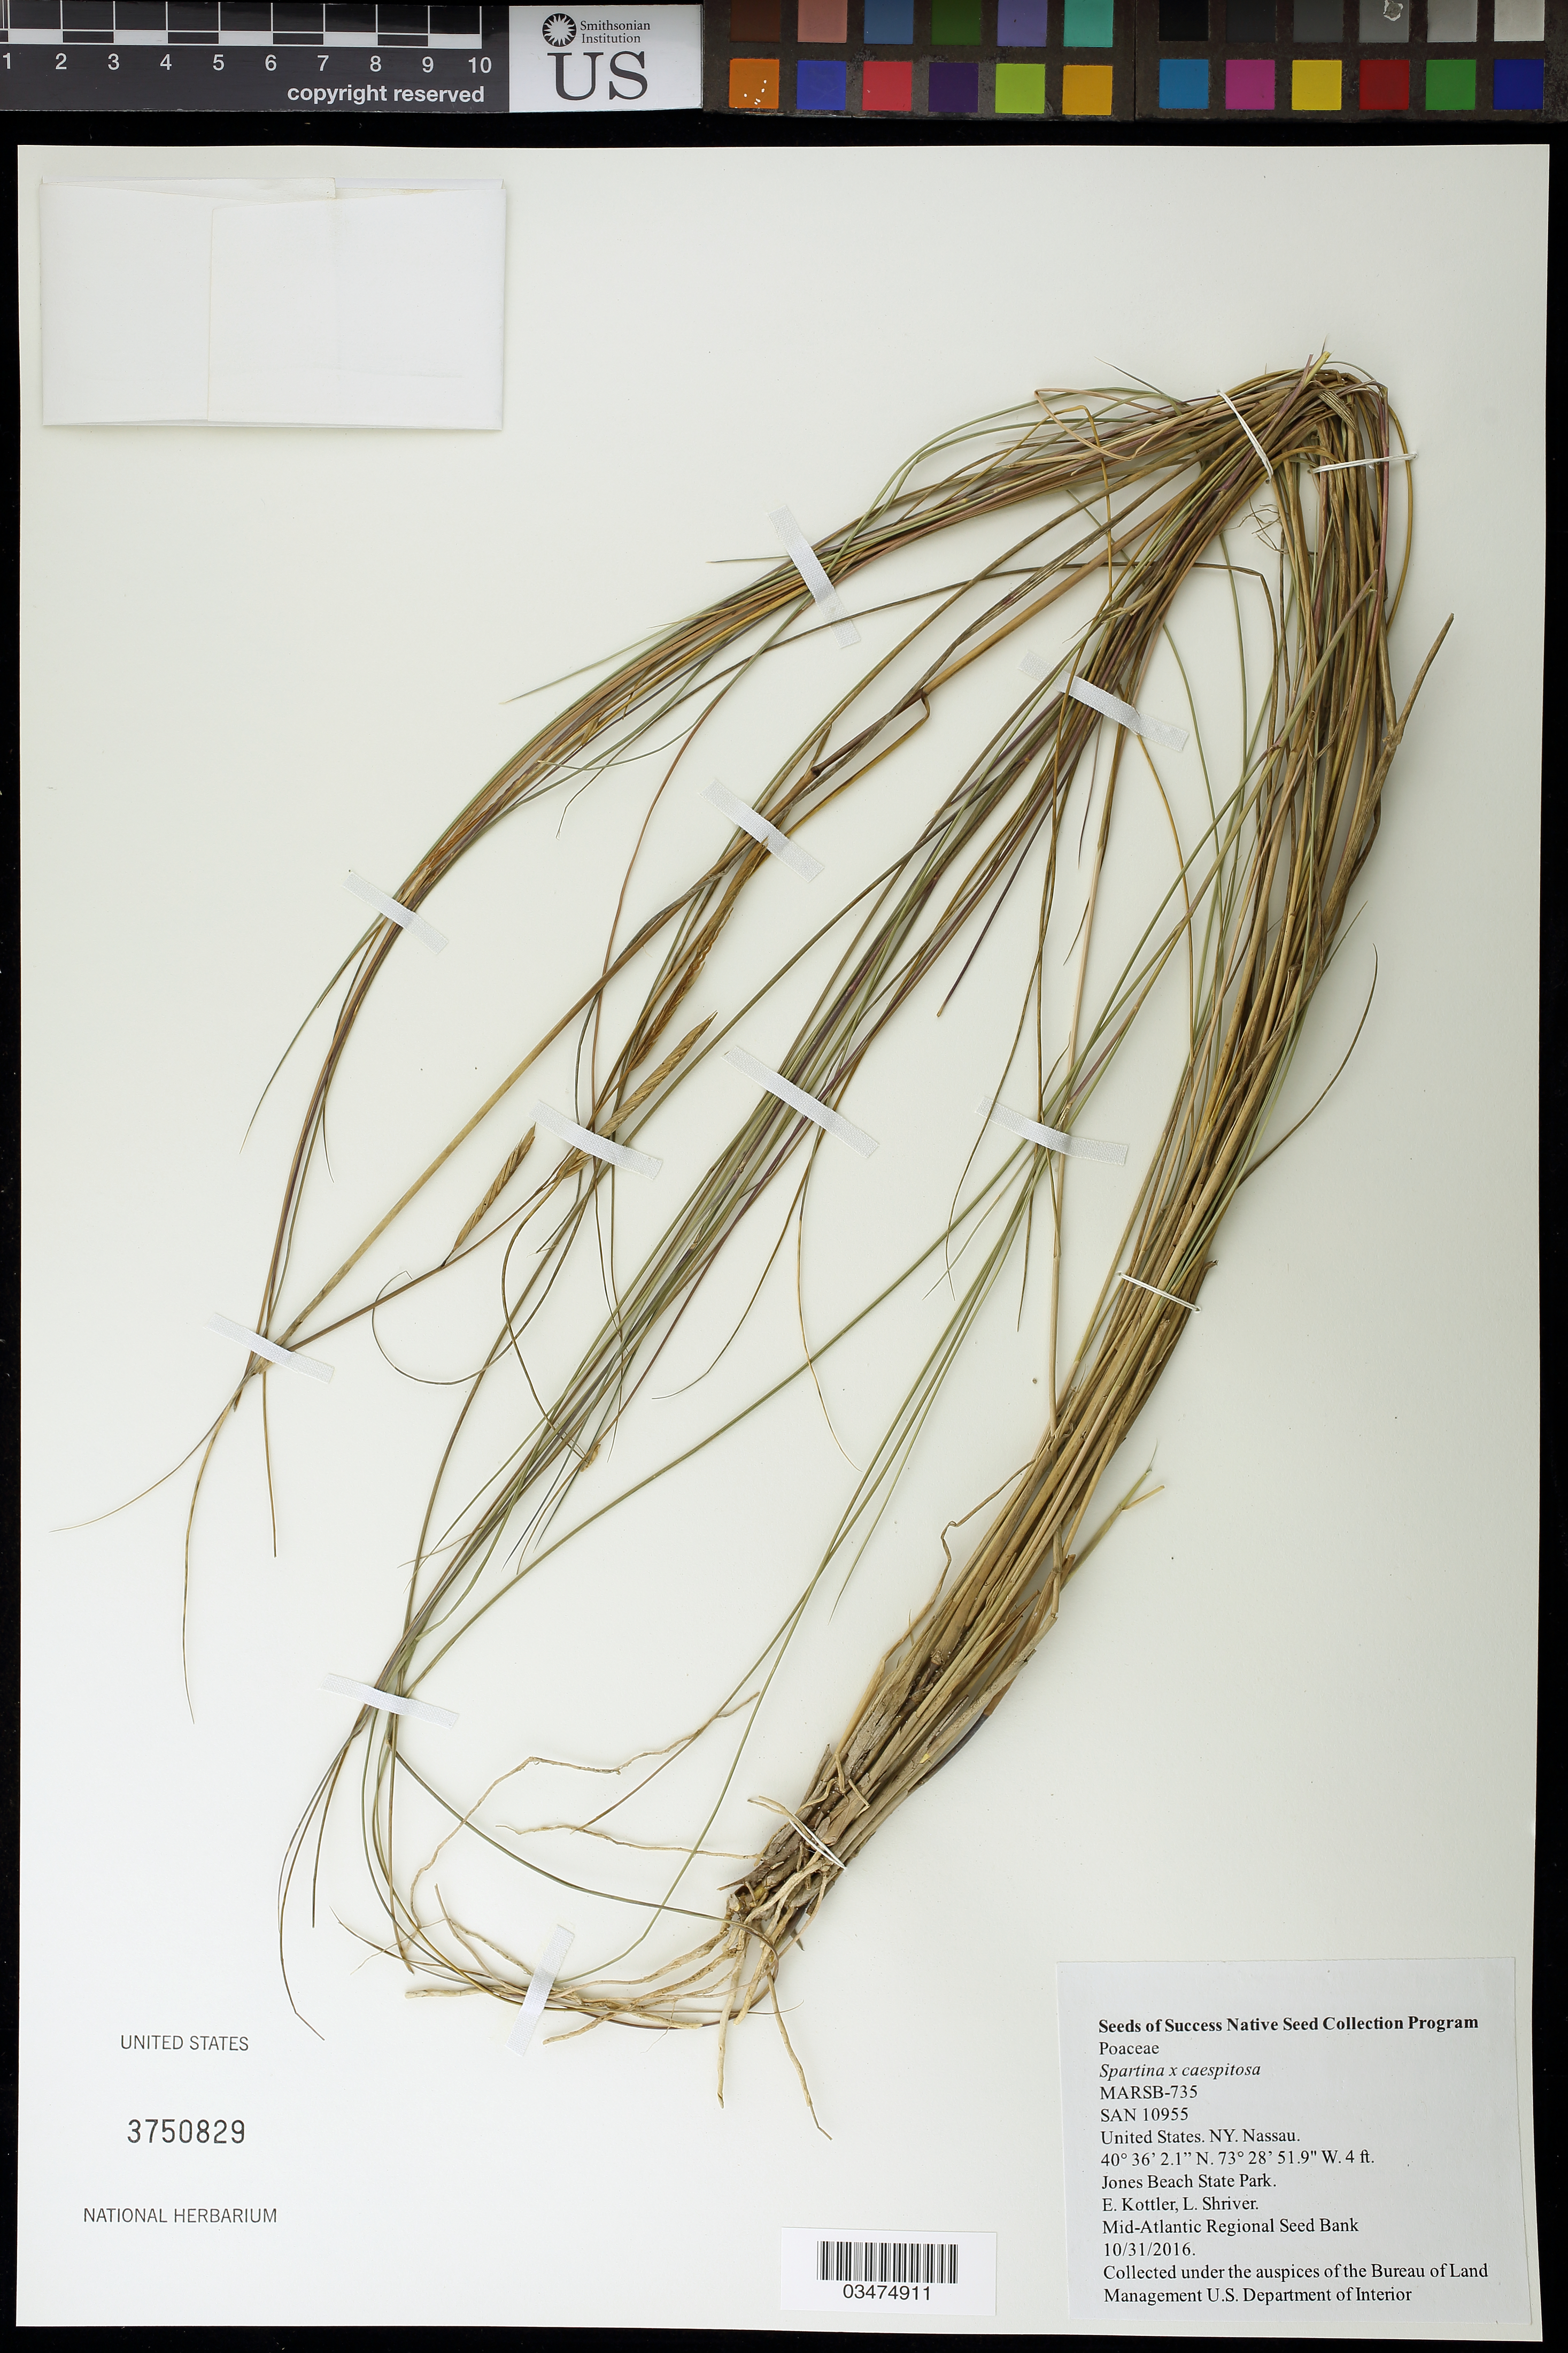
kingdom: Plantae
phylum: Tracheophyta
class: Liliopsida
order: Poales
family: Poaceae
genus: Spartina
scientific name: Spartina x caespitosa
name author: A.A. Eaton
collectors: E. Kottler & L. Shriver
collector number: MARSB-735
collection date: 2016-10-31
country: United States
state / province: New York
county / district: Nassau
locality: Jones Beach State Park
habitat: tidal marshes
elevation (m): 1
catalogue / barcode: US 3750829